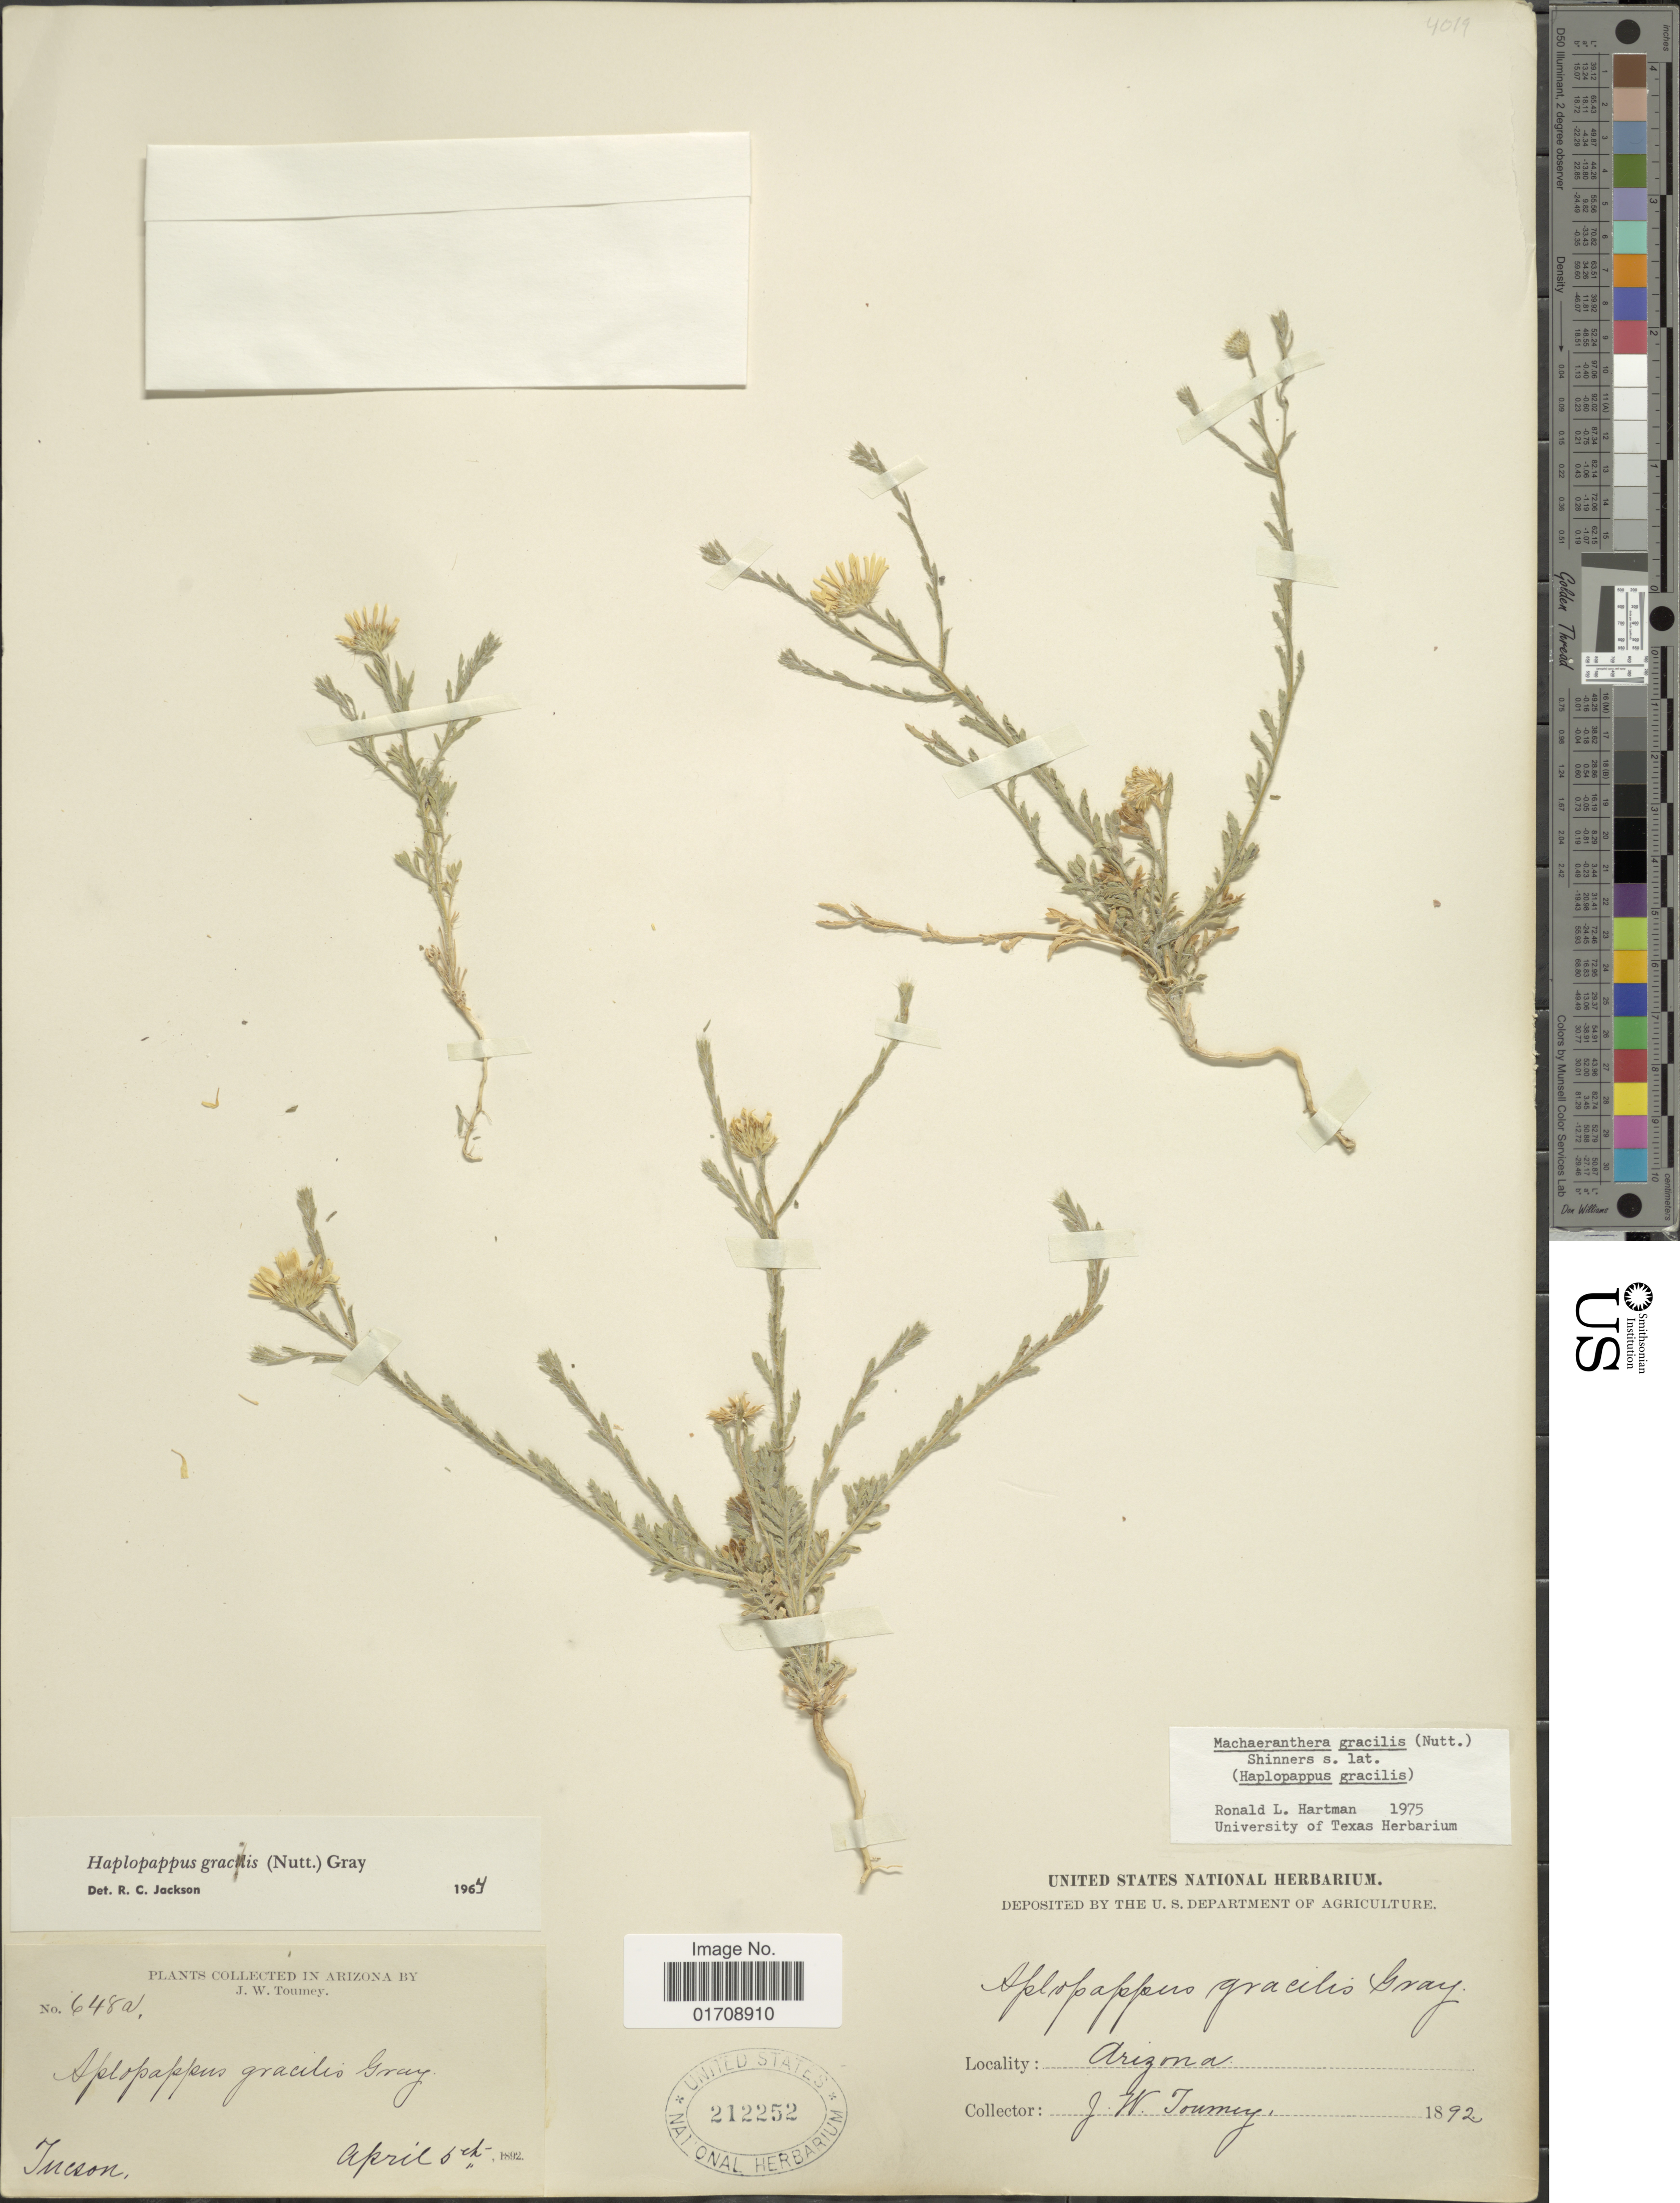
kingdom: Plantae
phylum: Tracheophyta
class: Magnoliopsida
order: Asterales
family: Asteraceae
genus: Machaeranthera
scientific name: Machaeranthera gracilis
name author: (Nutt.) Shinners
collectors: J. W. Toumey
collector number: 648a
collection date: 1892-04-05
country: United States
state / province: Arizona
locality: Tucson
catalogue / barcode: US 212252